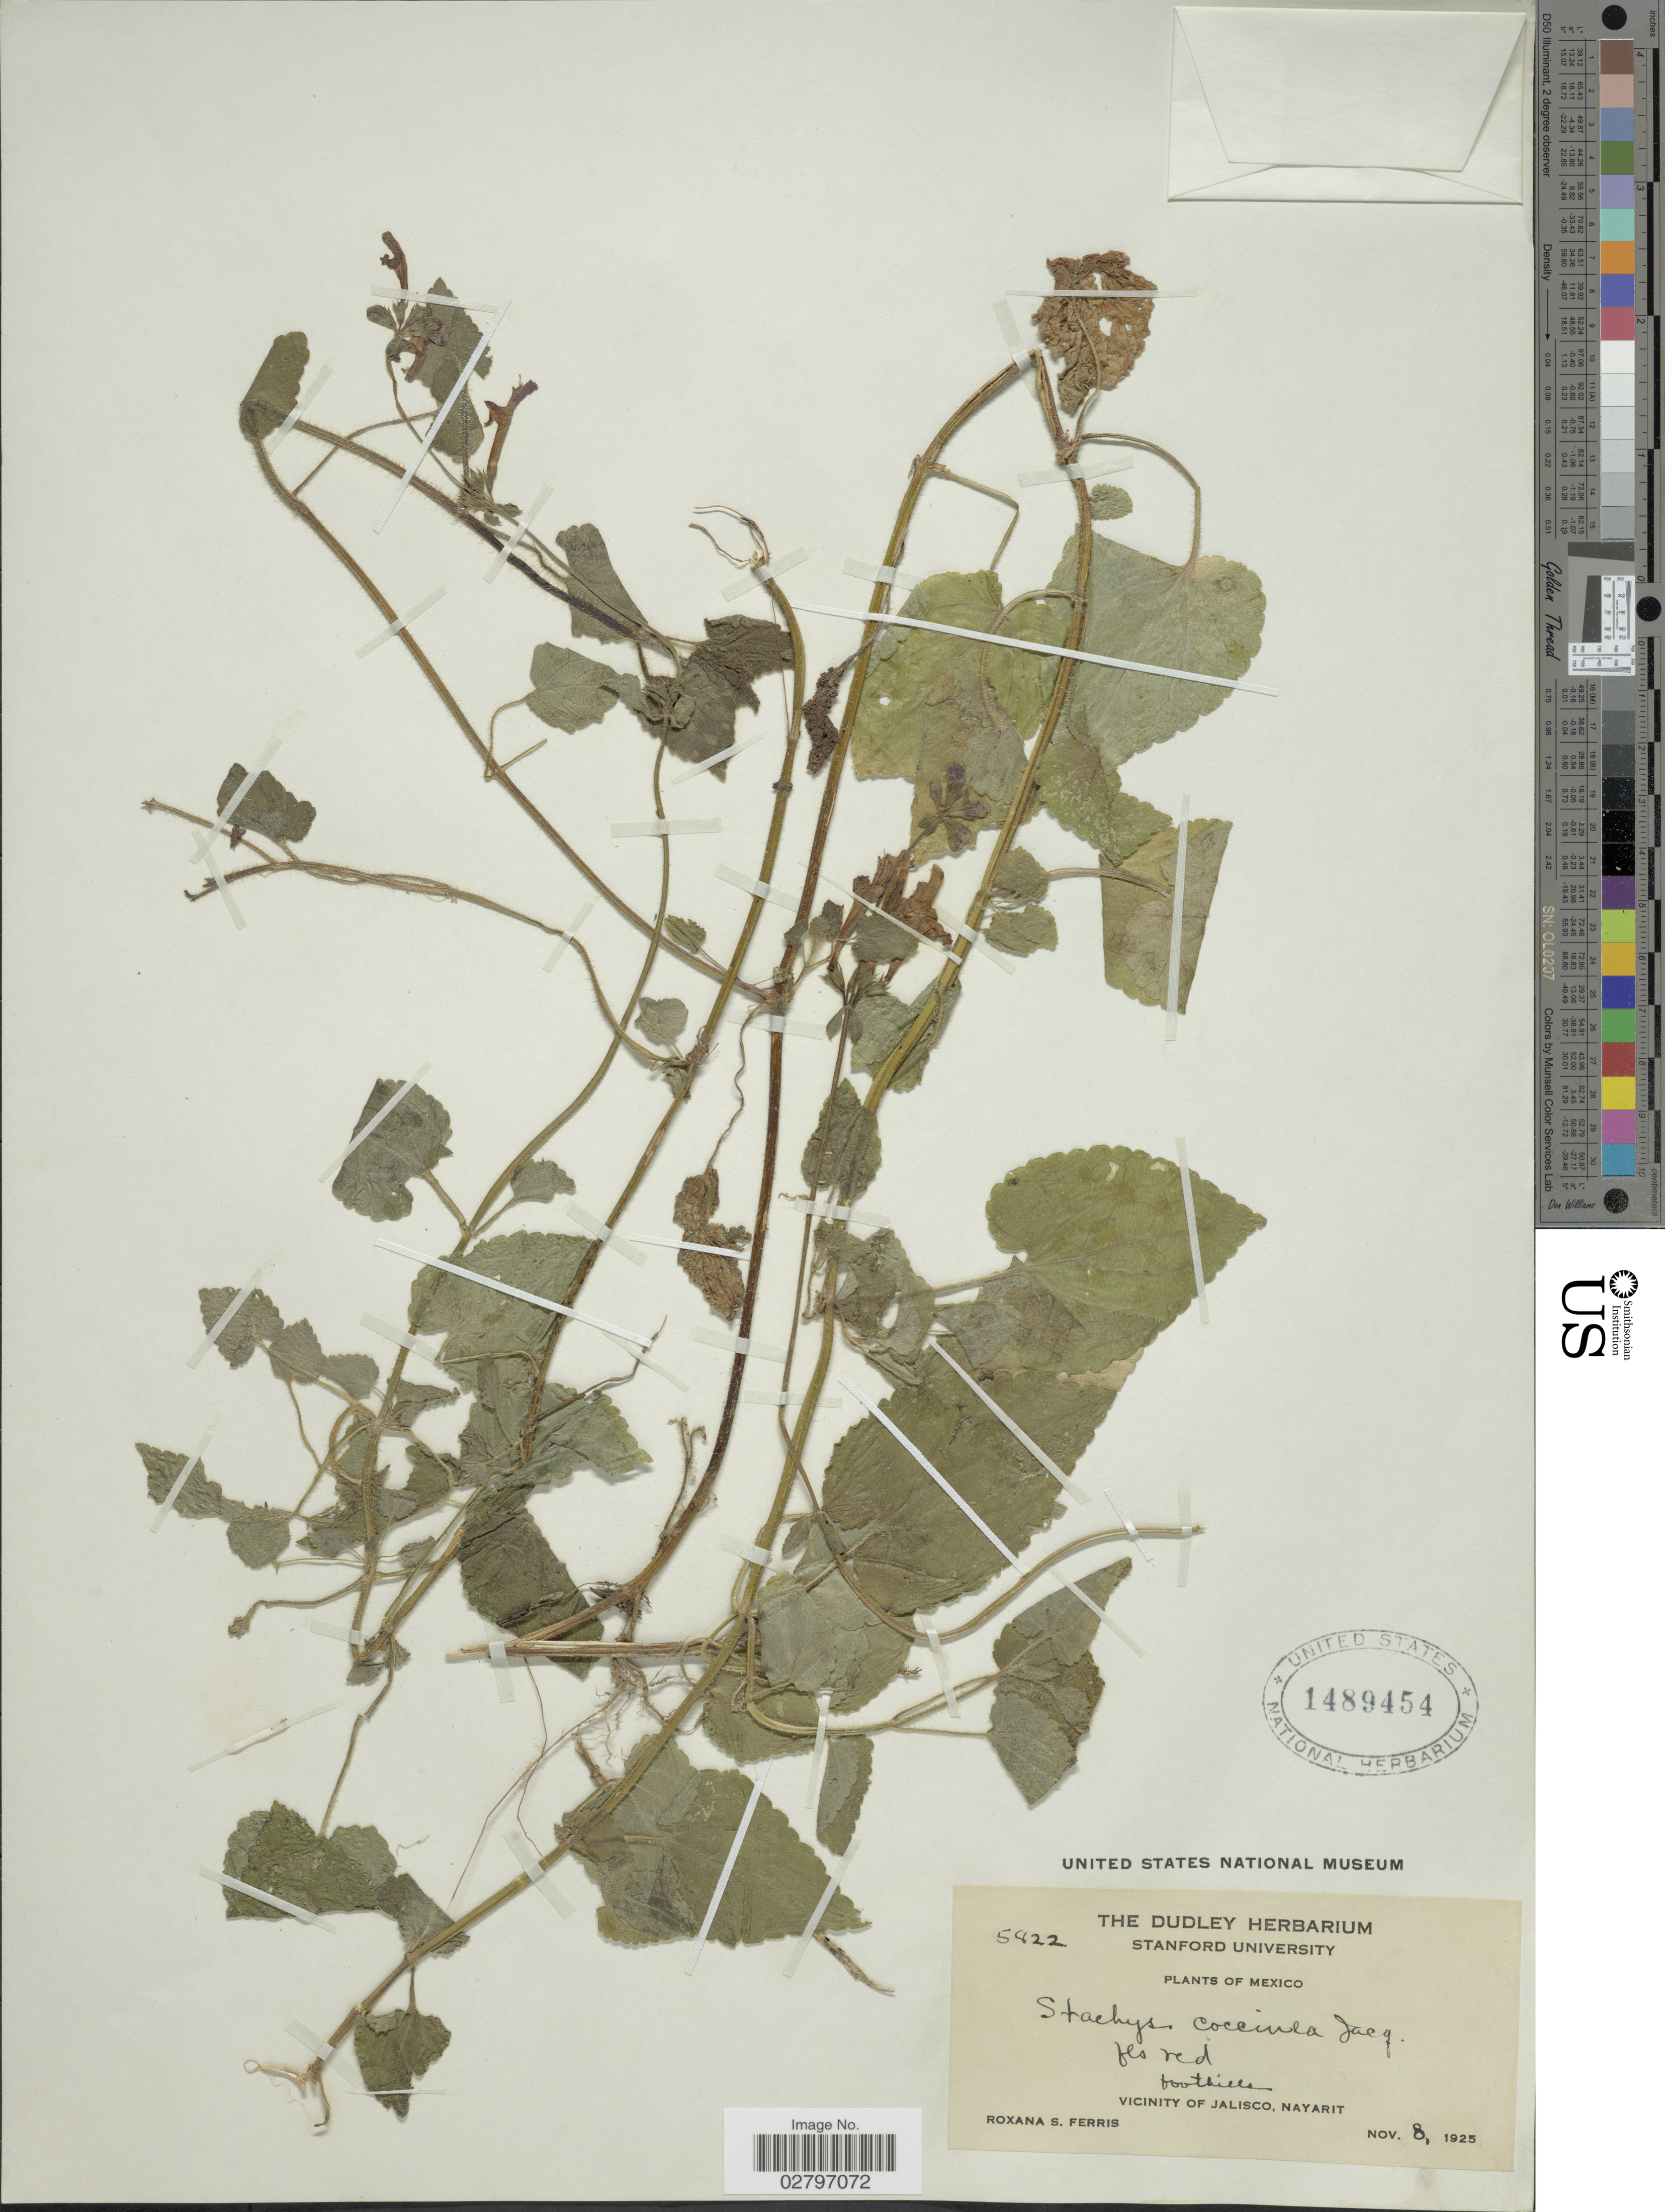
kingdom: Plantae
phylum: Tracheophyta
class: Magnoliopsida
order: Lamiales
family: Lamiaceae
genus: Stachys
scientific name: Stachys coccinea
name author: Ortega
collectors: R. S. Ferris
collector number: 5822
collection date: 1925-11-08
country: Mexico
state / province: Nayarit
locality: Foothills. Vicinity of Jalisco. Nayarit.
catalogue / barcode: US 1489454